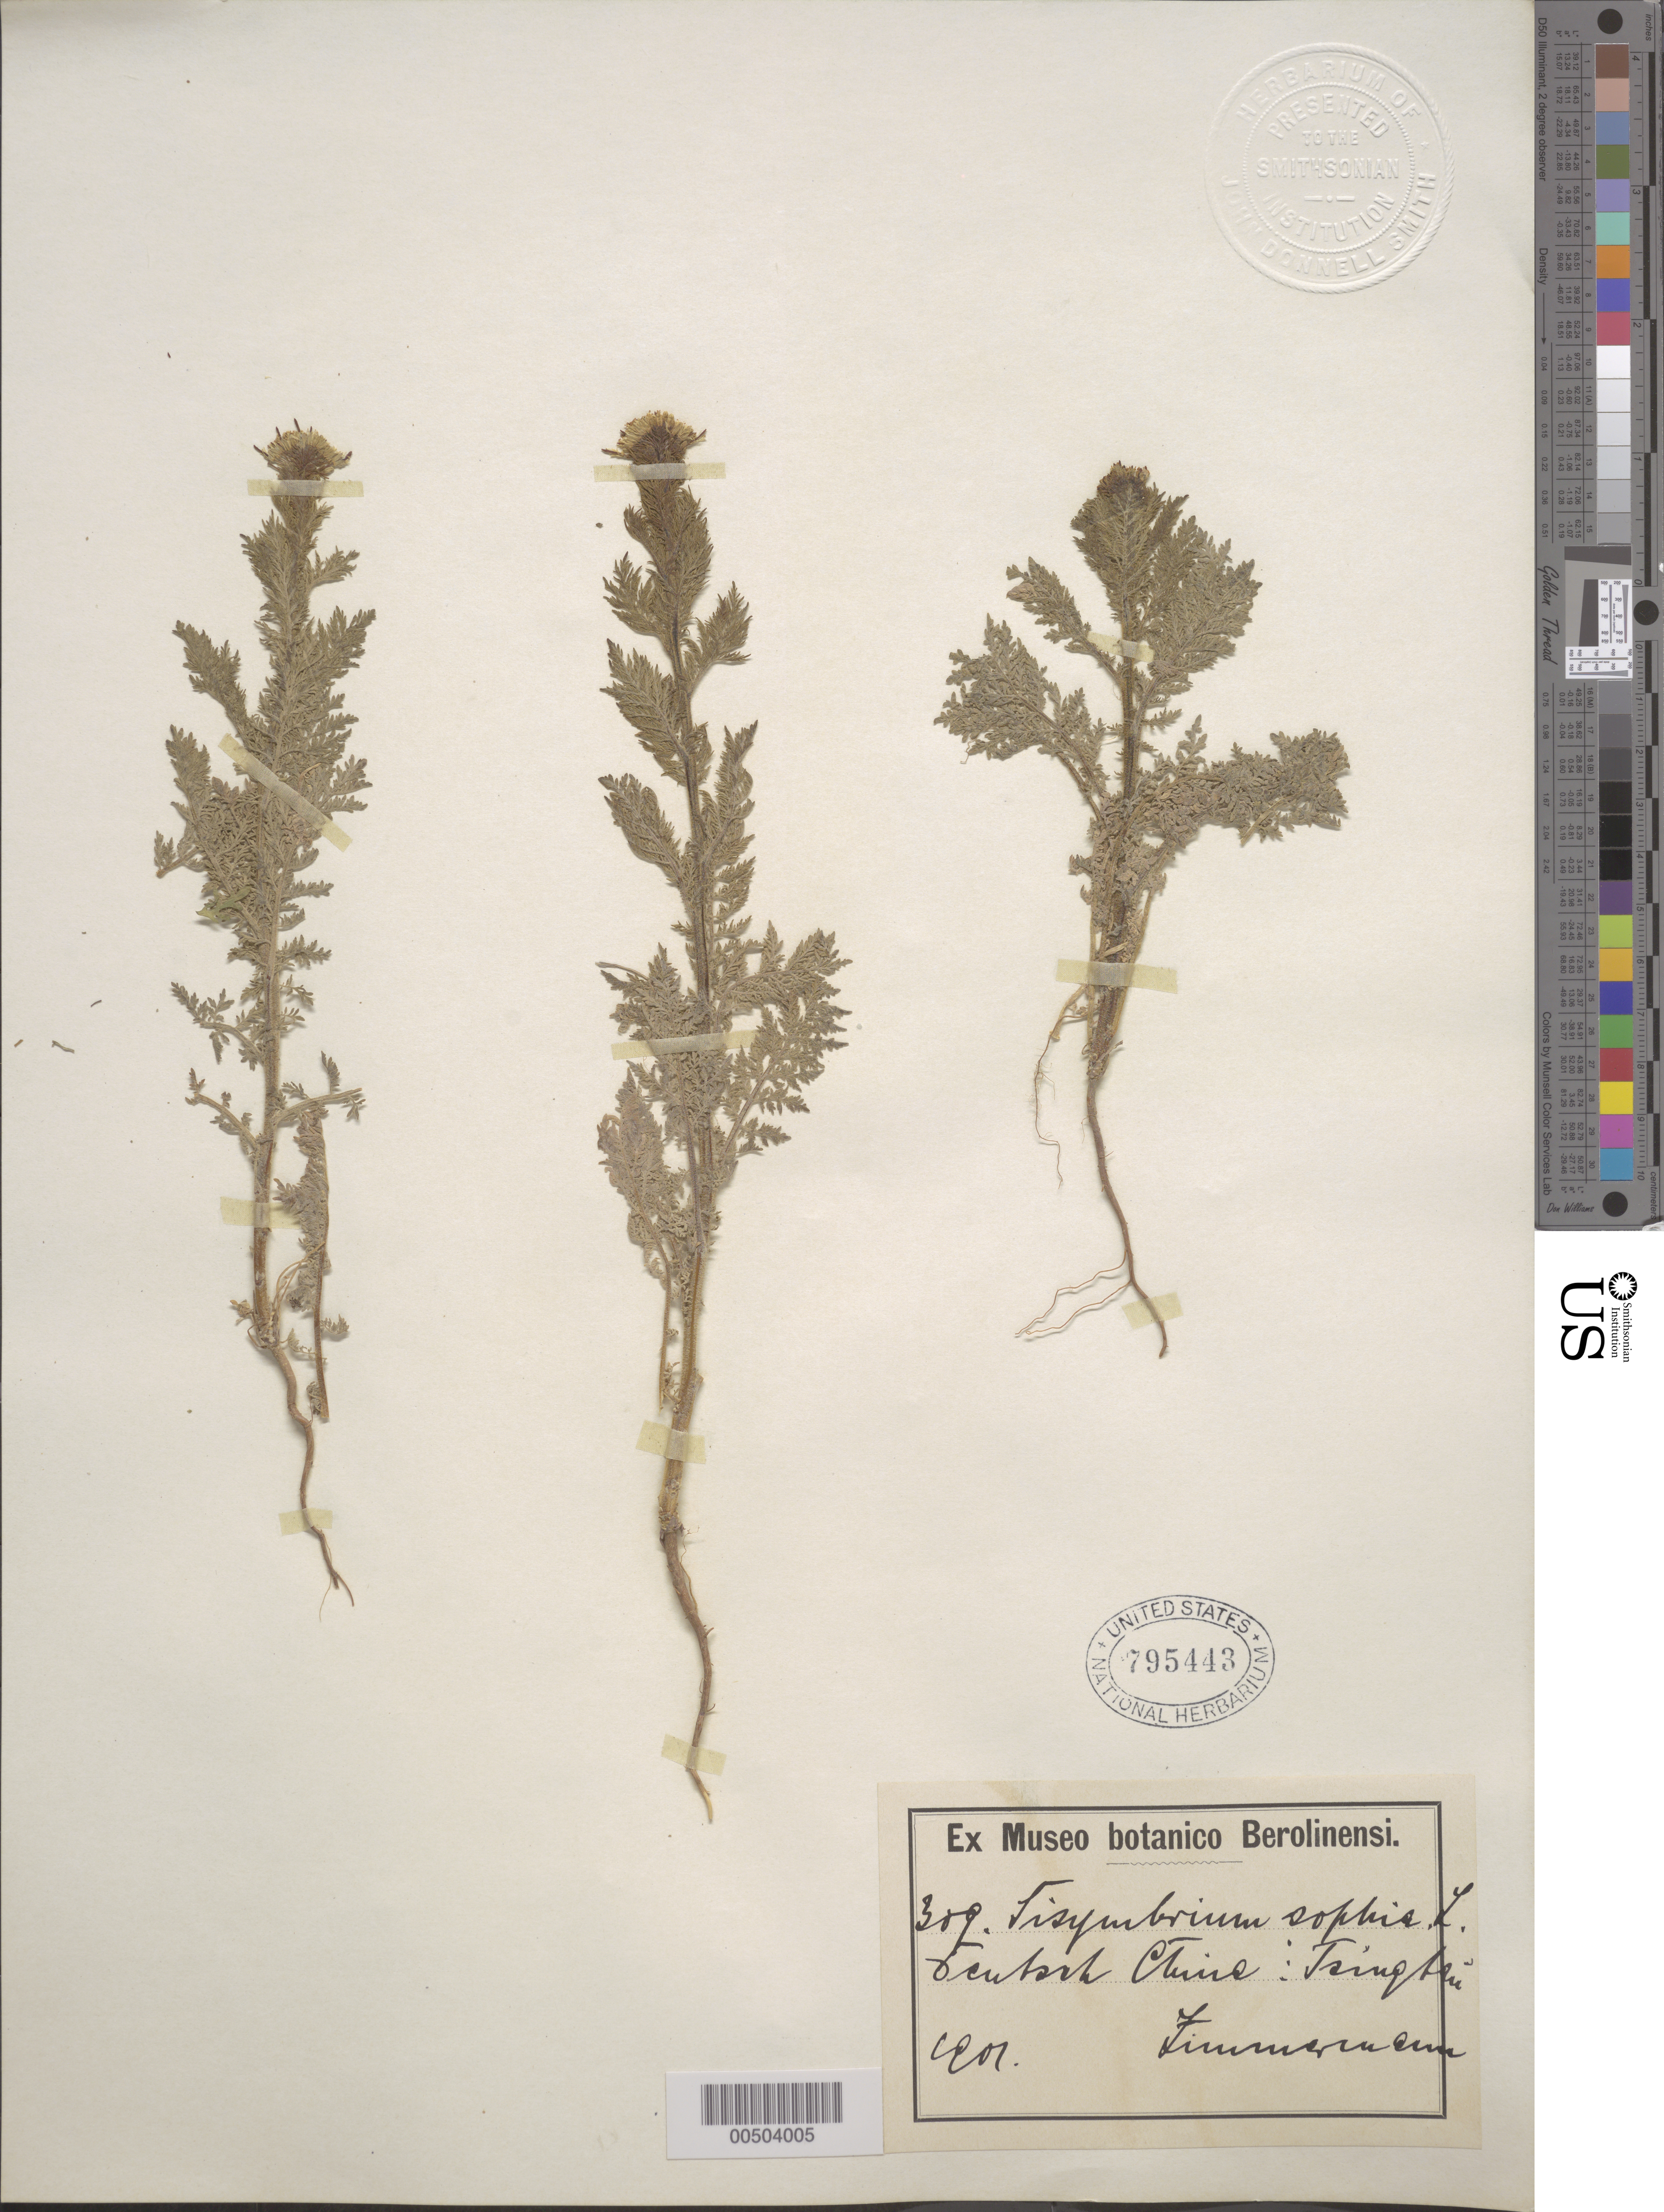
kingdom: Plantae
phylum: Tracheophyta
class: Magnoliopsida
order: Brassicales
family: Brassicaceae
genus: Sisymbrium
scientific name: Sisymbrium sophia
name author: L.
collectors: -. Zimmermann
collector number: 309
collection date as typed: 1901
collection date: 1901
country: China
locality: Deutsch China: Tsingtau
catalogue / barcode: US 795443